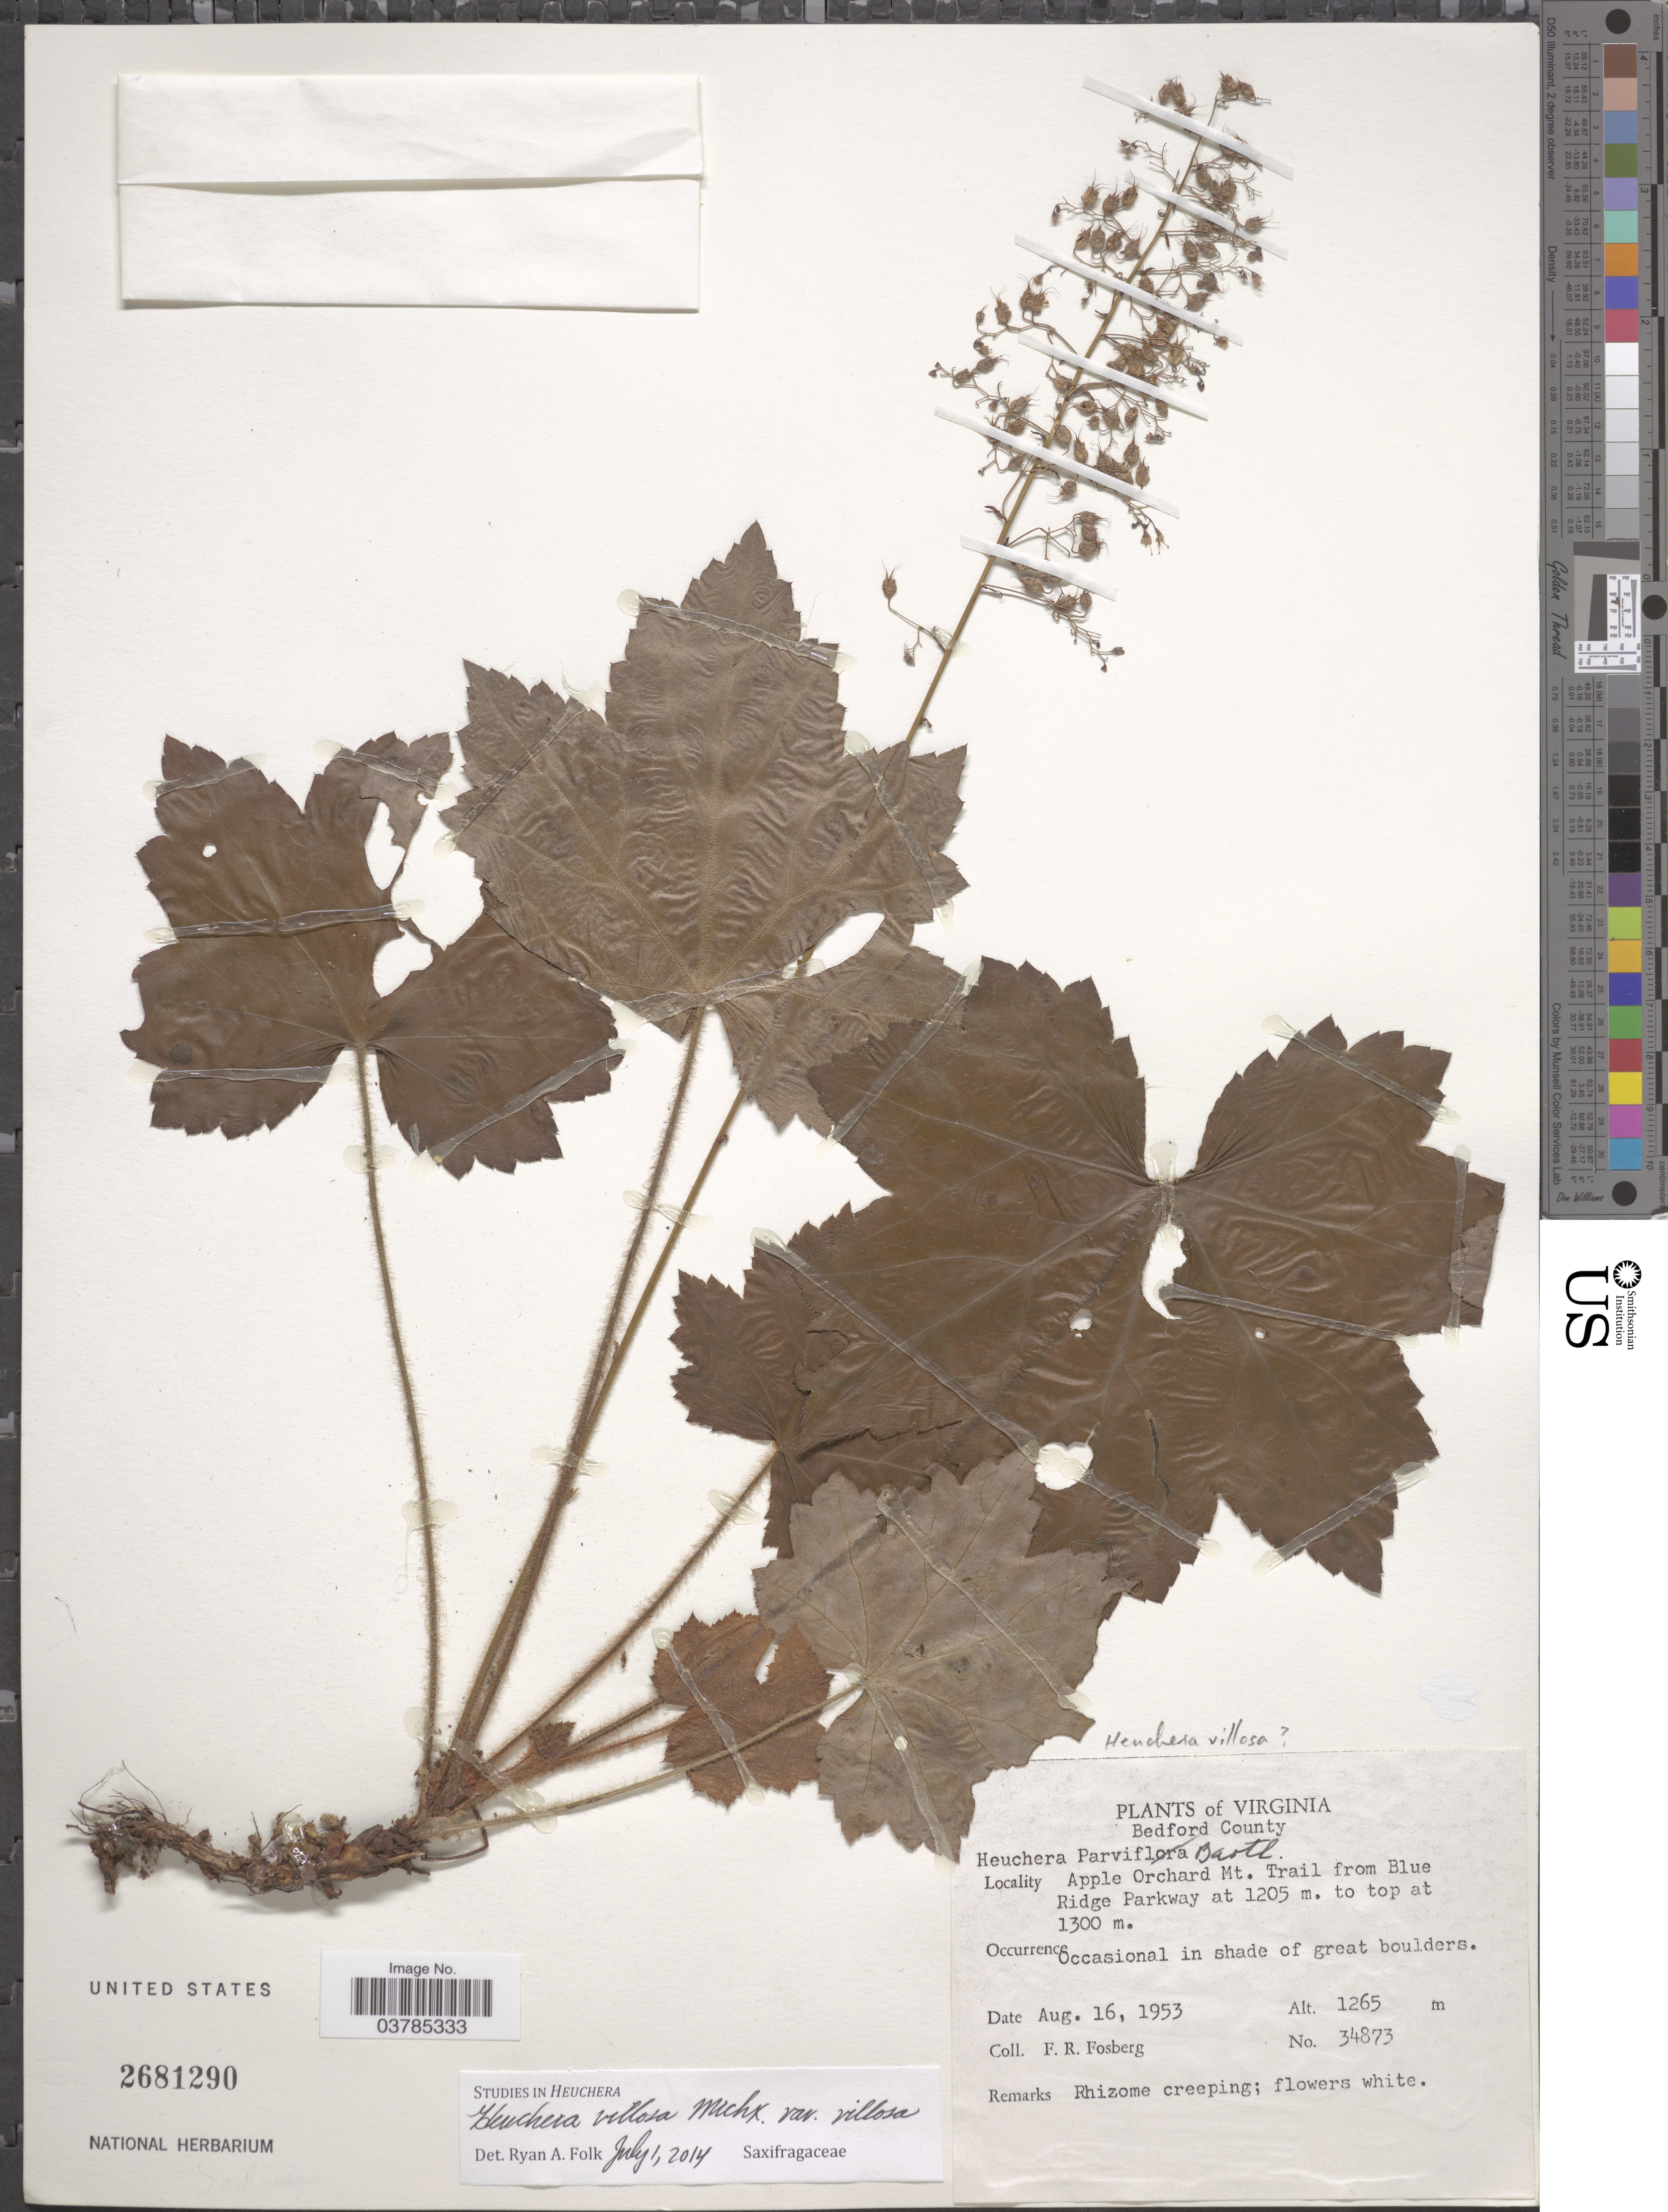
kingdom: Plantae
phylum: Tracheophyta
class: Magnoliopsida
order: Saxifragales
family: Saxifragaceae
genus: Heuchera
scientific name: Heuchera villosa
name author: Michx.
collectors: F. R. Fosberg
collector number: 34873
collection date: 1953-08-16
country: United States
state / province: Virginia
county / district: Bedford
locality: Bedford County. Apple Orchard Mt. Trail from Blue Ridge Parkway at 1205 m. to top at 1300 m.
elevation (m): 1265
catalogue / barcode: US 2681290